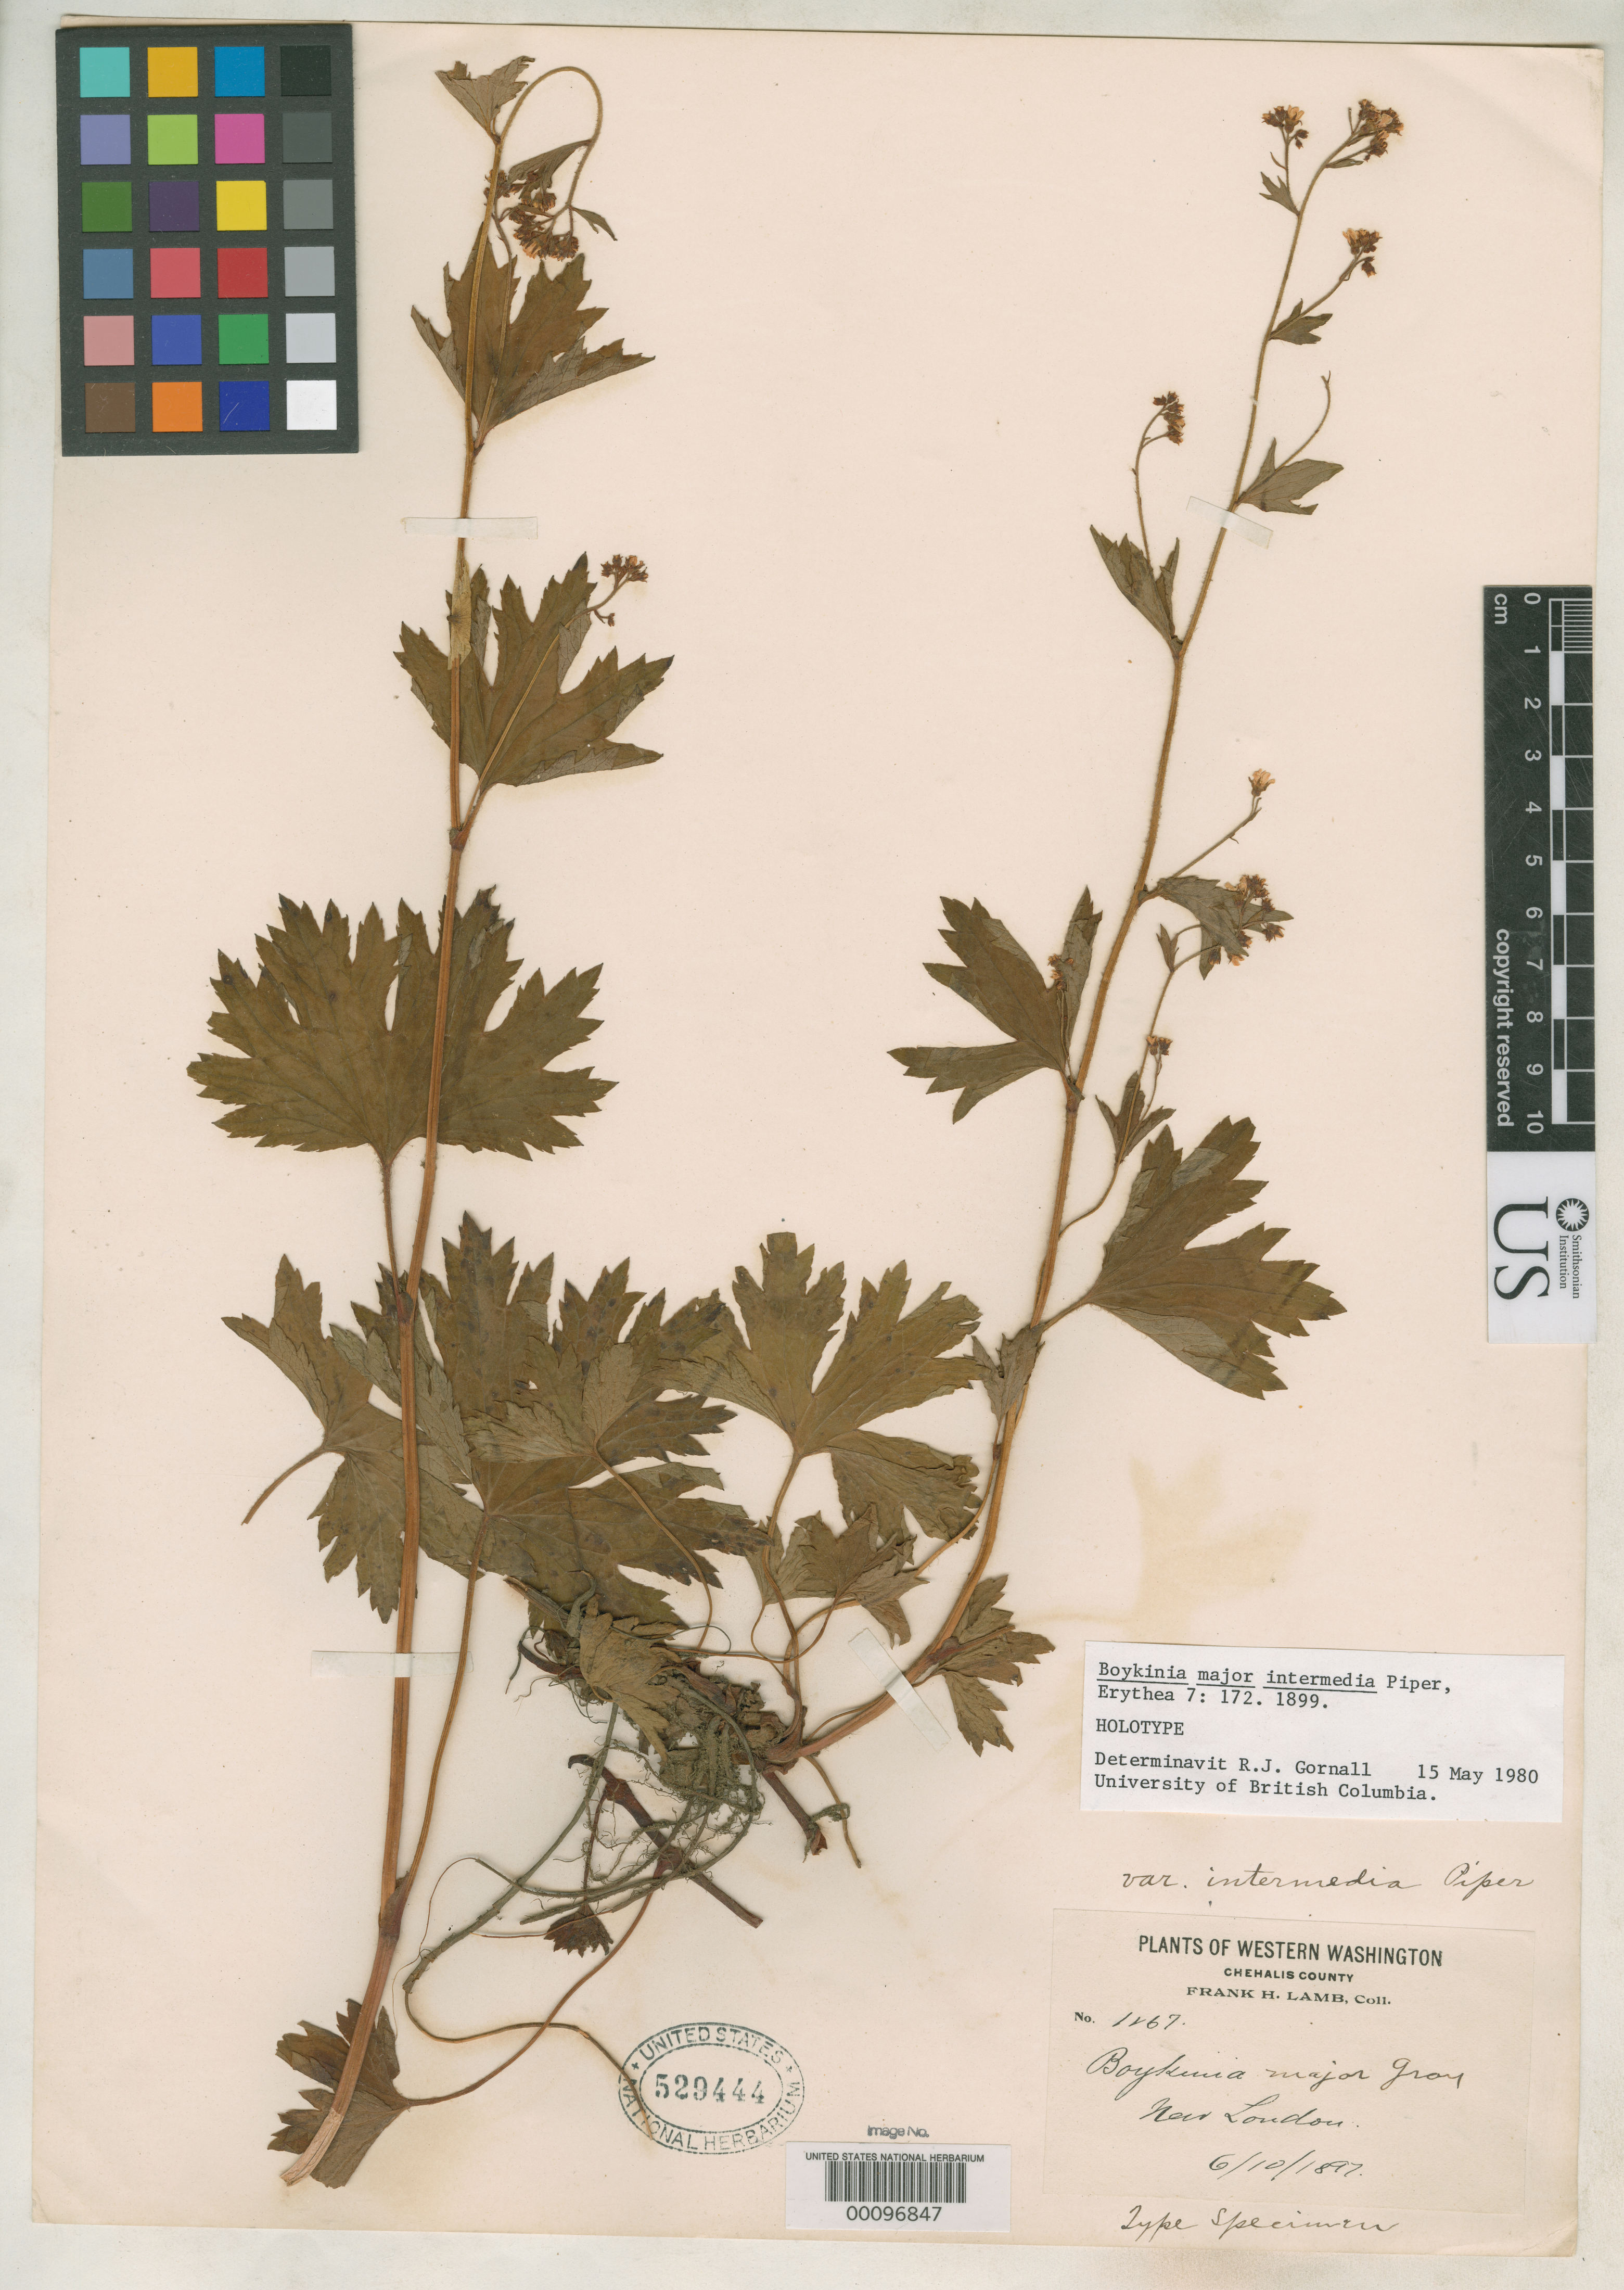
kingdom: Plantae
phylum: Tracheophyta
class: Magnoliopsida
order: Saxifragales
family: Saxifragaceae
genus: Boykinia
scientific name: Boykinia major var. intermedia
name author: Piper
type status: Isotype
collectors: F. H. Lamb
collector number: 1267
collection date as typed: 10 Jun 1897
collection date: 1897-06-10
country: United States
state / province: Washington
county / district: Grays Harbor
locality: New London.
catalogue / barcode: US 529444